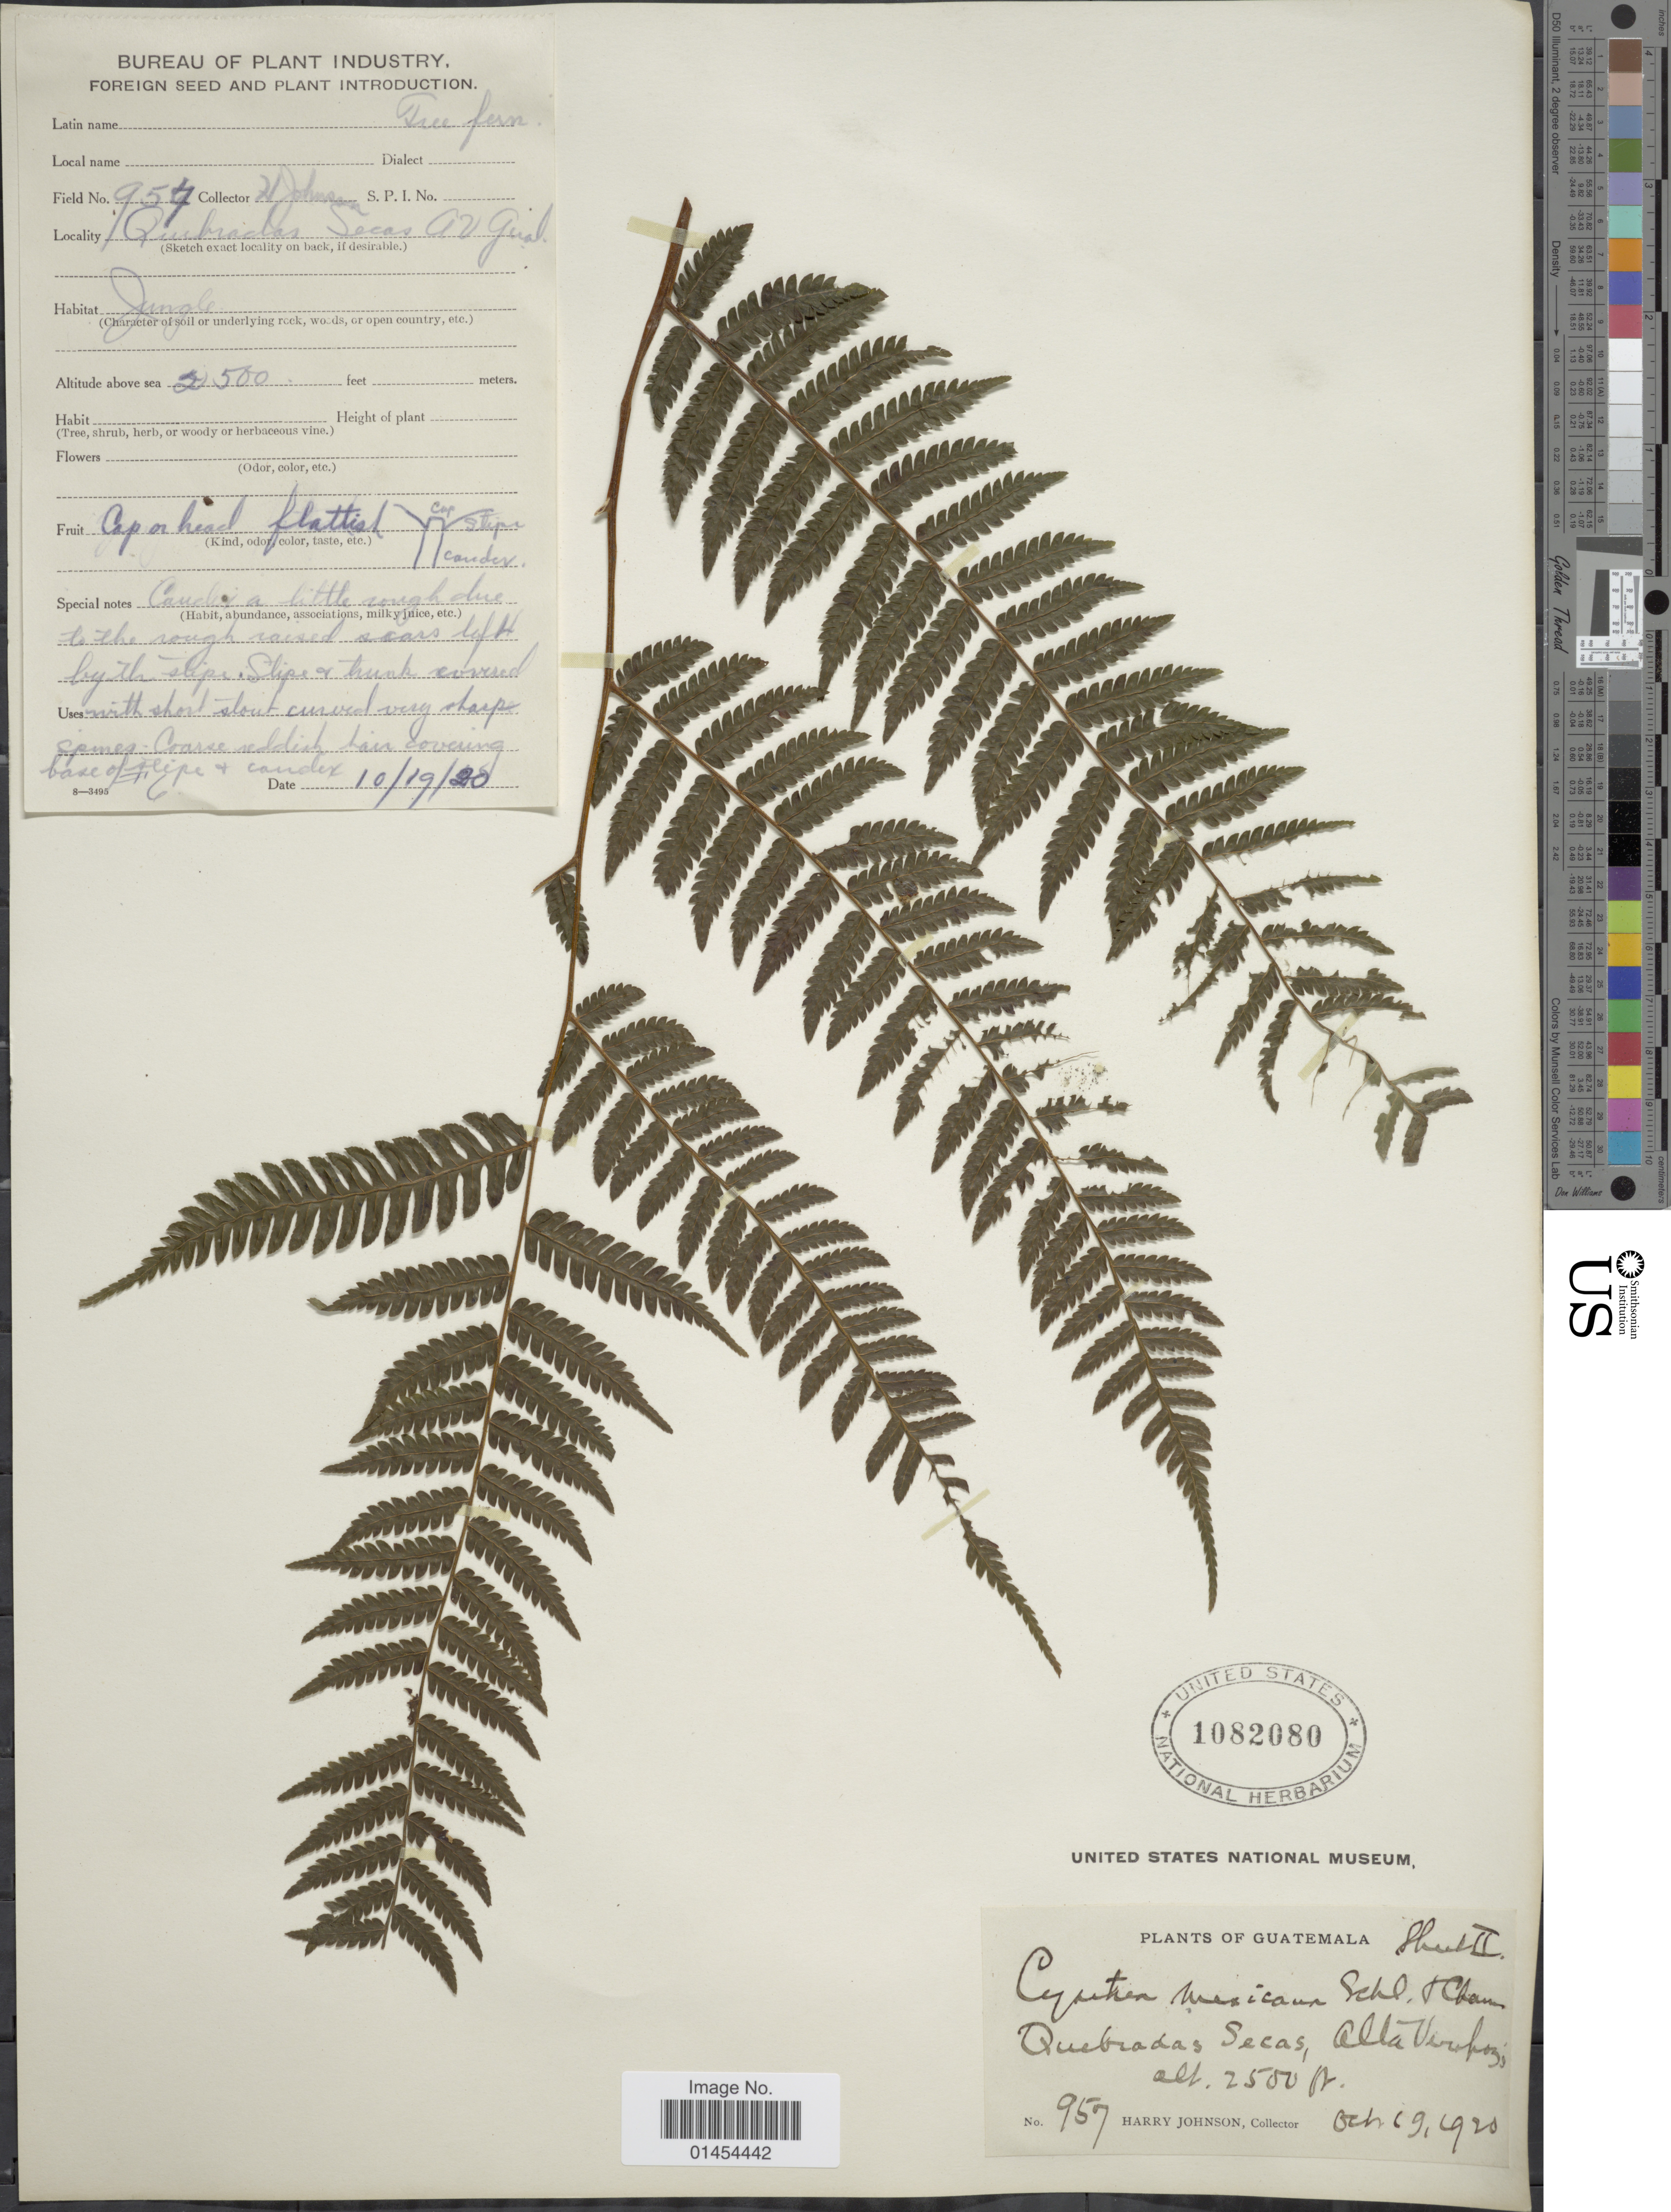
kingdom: Plantae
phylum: Tracheophyta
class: Polypodiopsida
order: Cyatheales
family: Cyatheaceae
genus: Alsophila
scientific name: Alsophila firma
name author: (Baker) D.S. Conant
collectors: H. Johnson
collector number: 957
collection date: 1920-10-19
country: Guatemala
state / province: Alta Verapaz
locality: Quebradas Secas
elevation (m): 762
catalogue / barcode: US 1082080